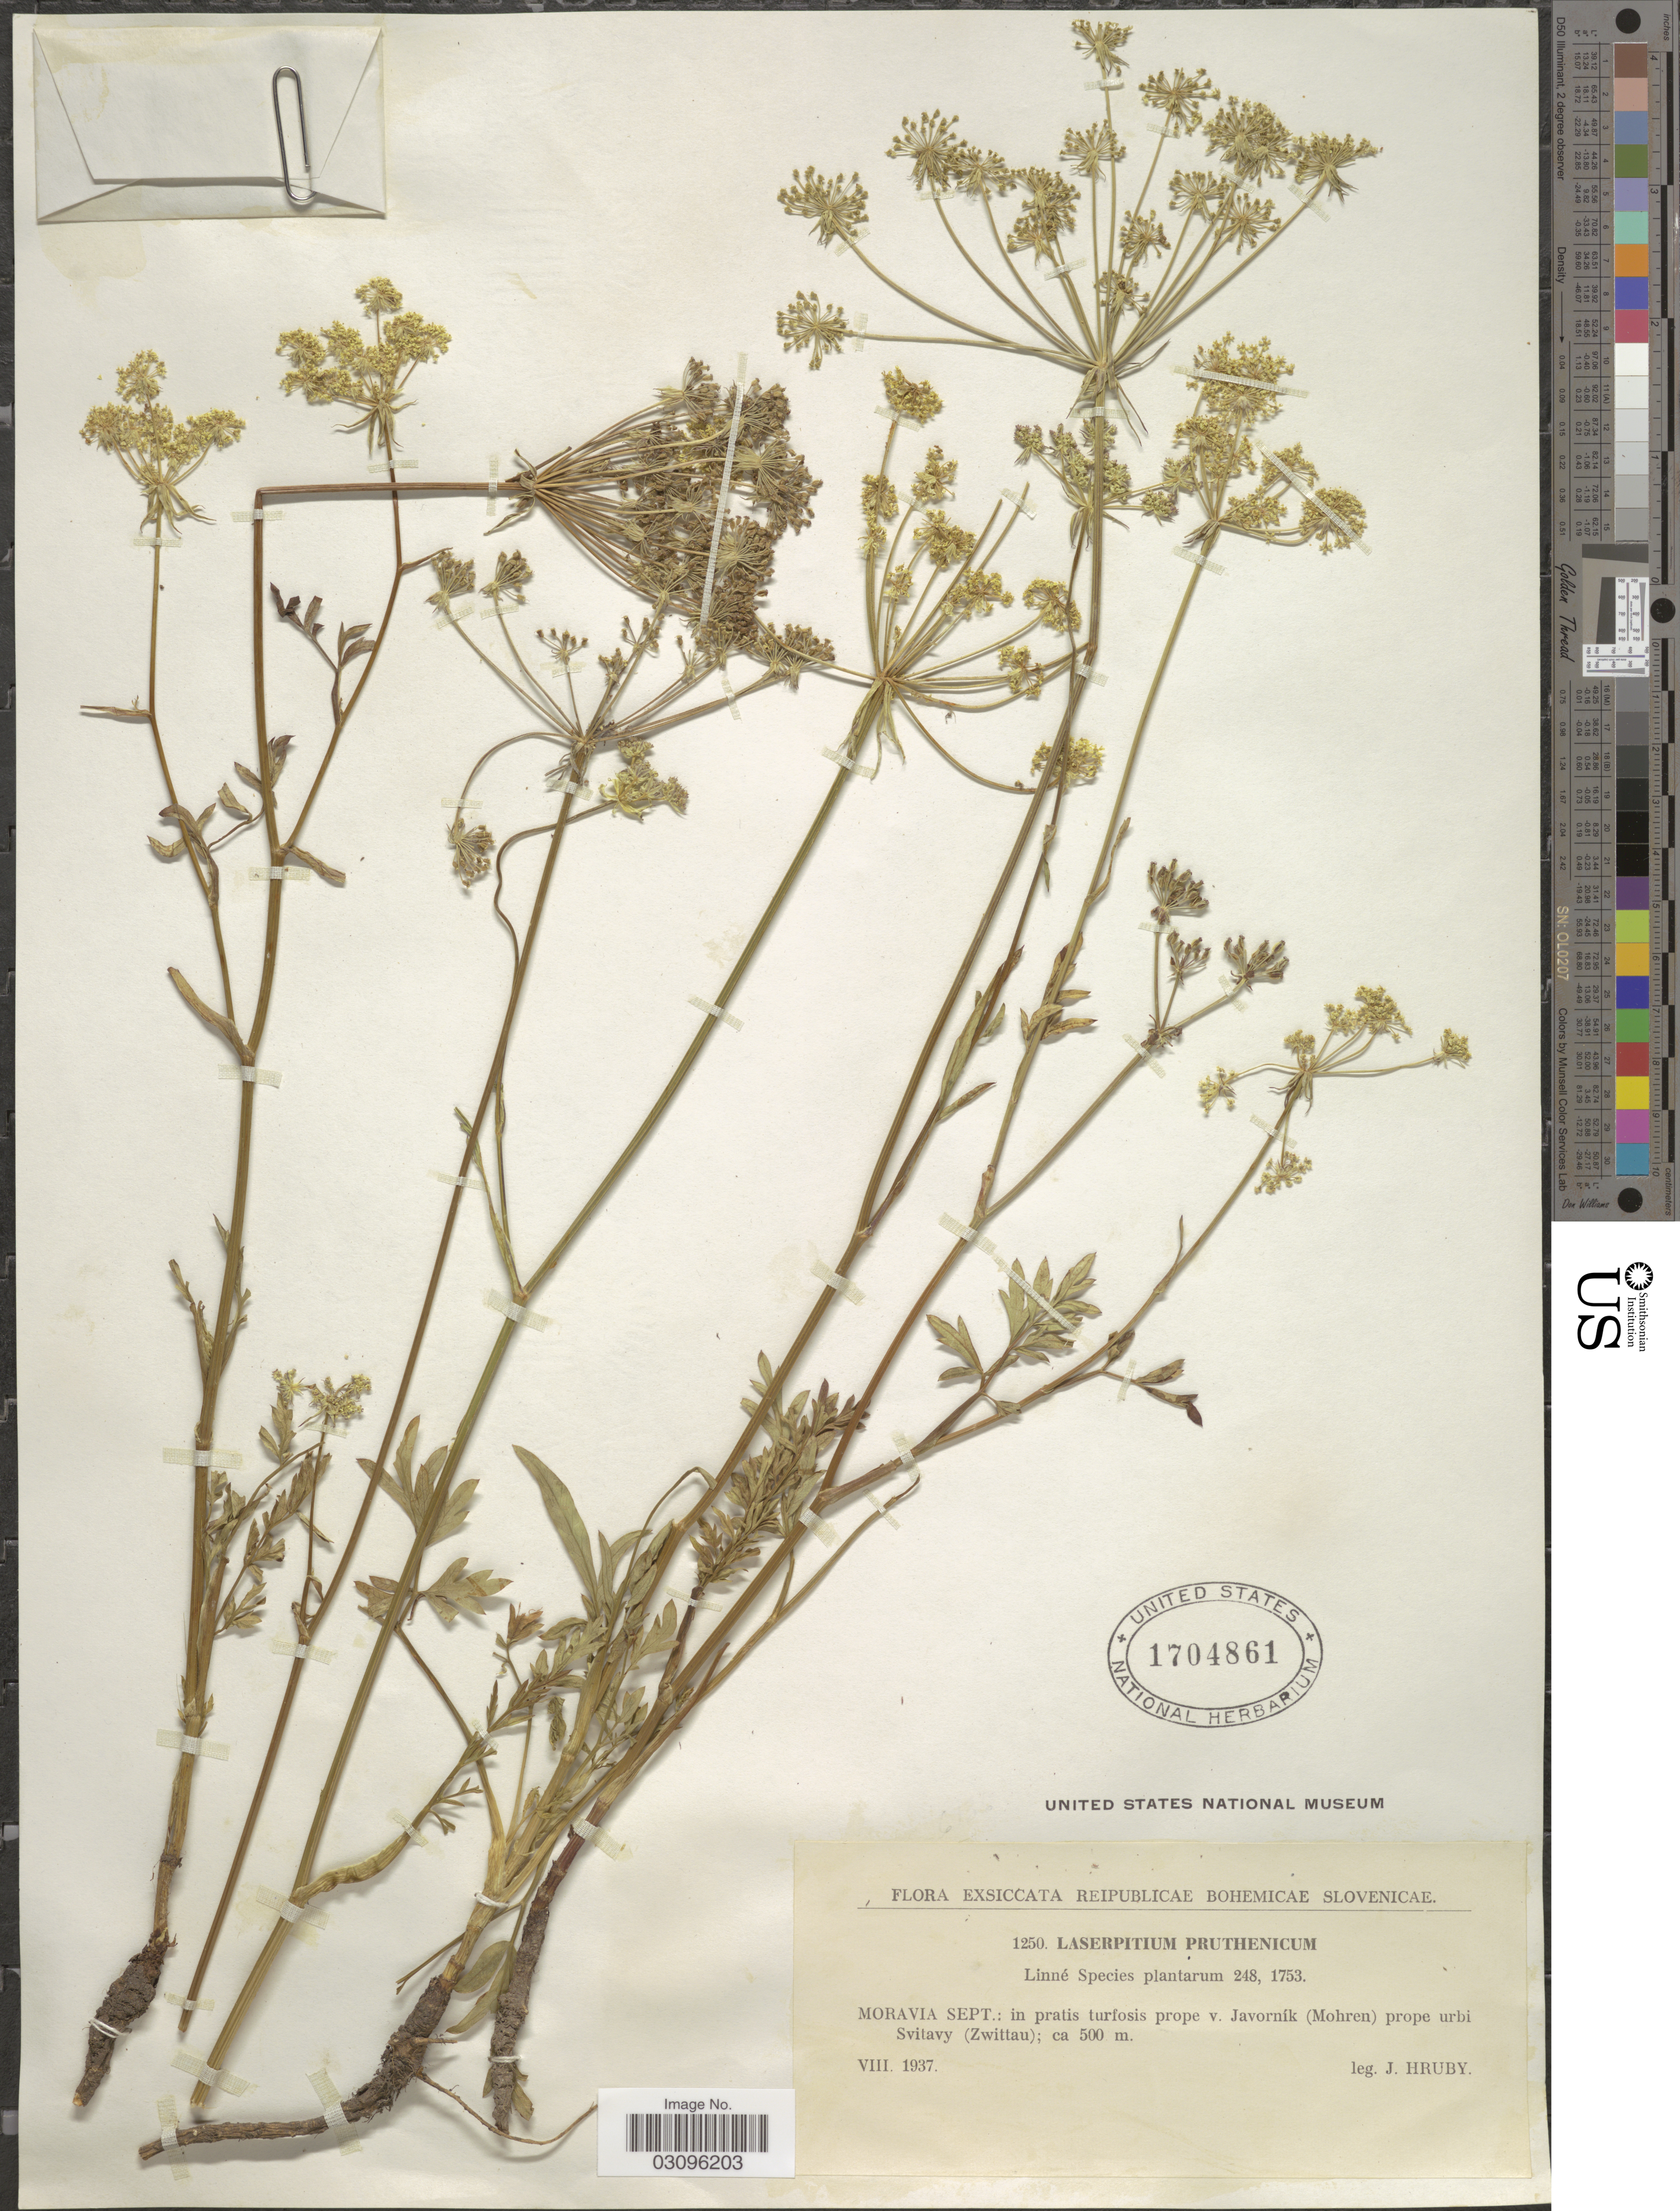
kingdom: Plantae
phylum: Tracheophyta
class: Magnoliopsida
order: Apiales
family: Apiaceae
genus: Laserpitium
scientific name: Laserpitium prutenicum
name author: L.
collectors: J. Hruby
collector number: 1250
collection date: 1937-08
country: Czechia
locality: Reipublicae Bohemicae Slovenicae. Moravia Sept.: in pratis turfosis prope v. Javorník (Mohren) prope urbi Svitavy (Zwittau).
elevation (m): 500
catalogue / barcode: US 1704861